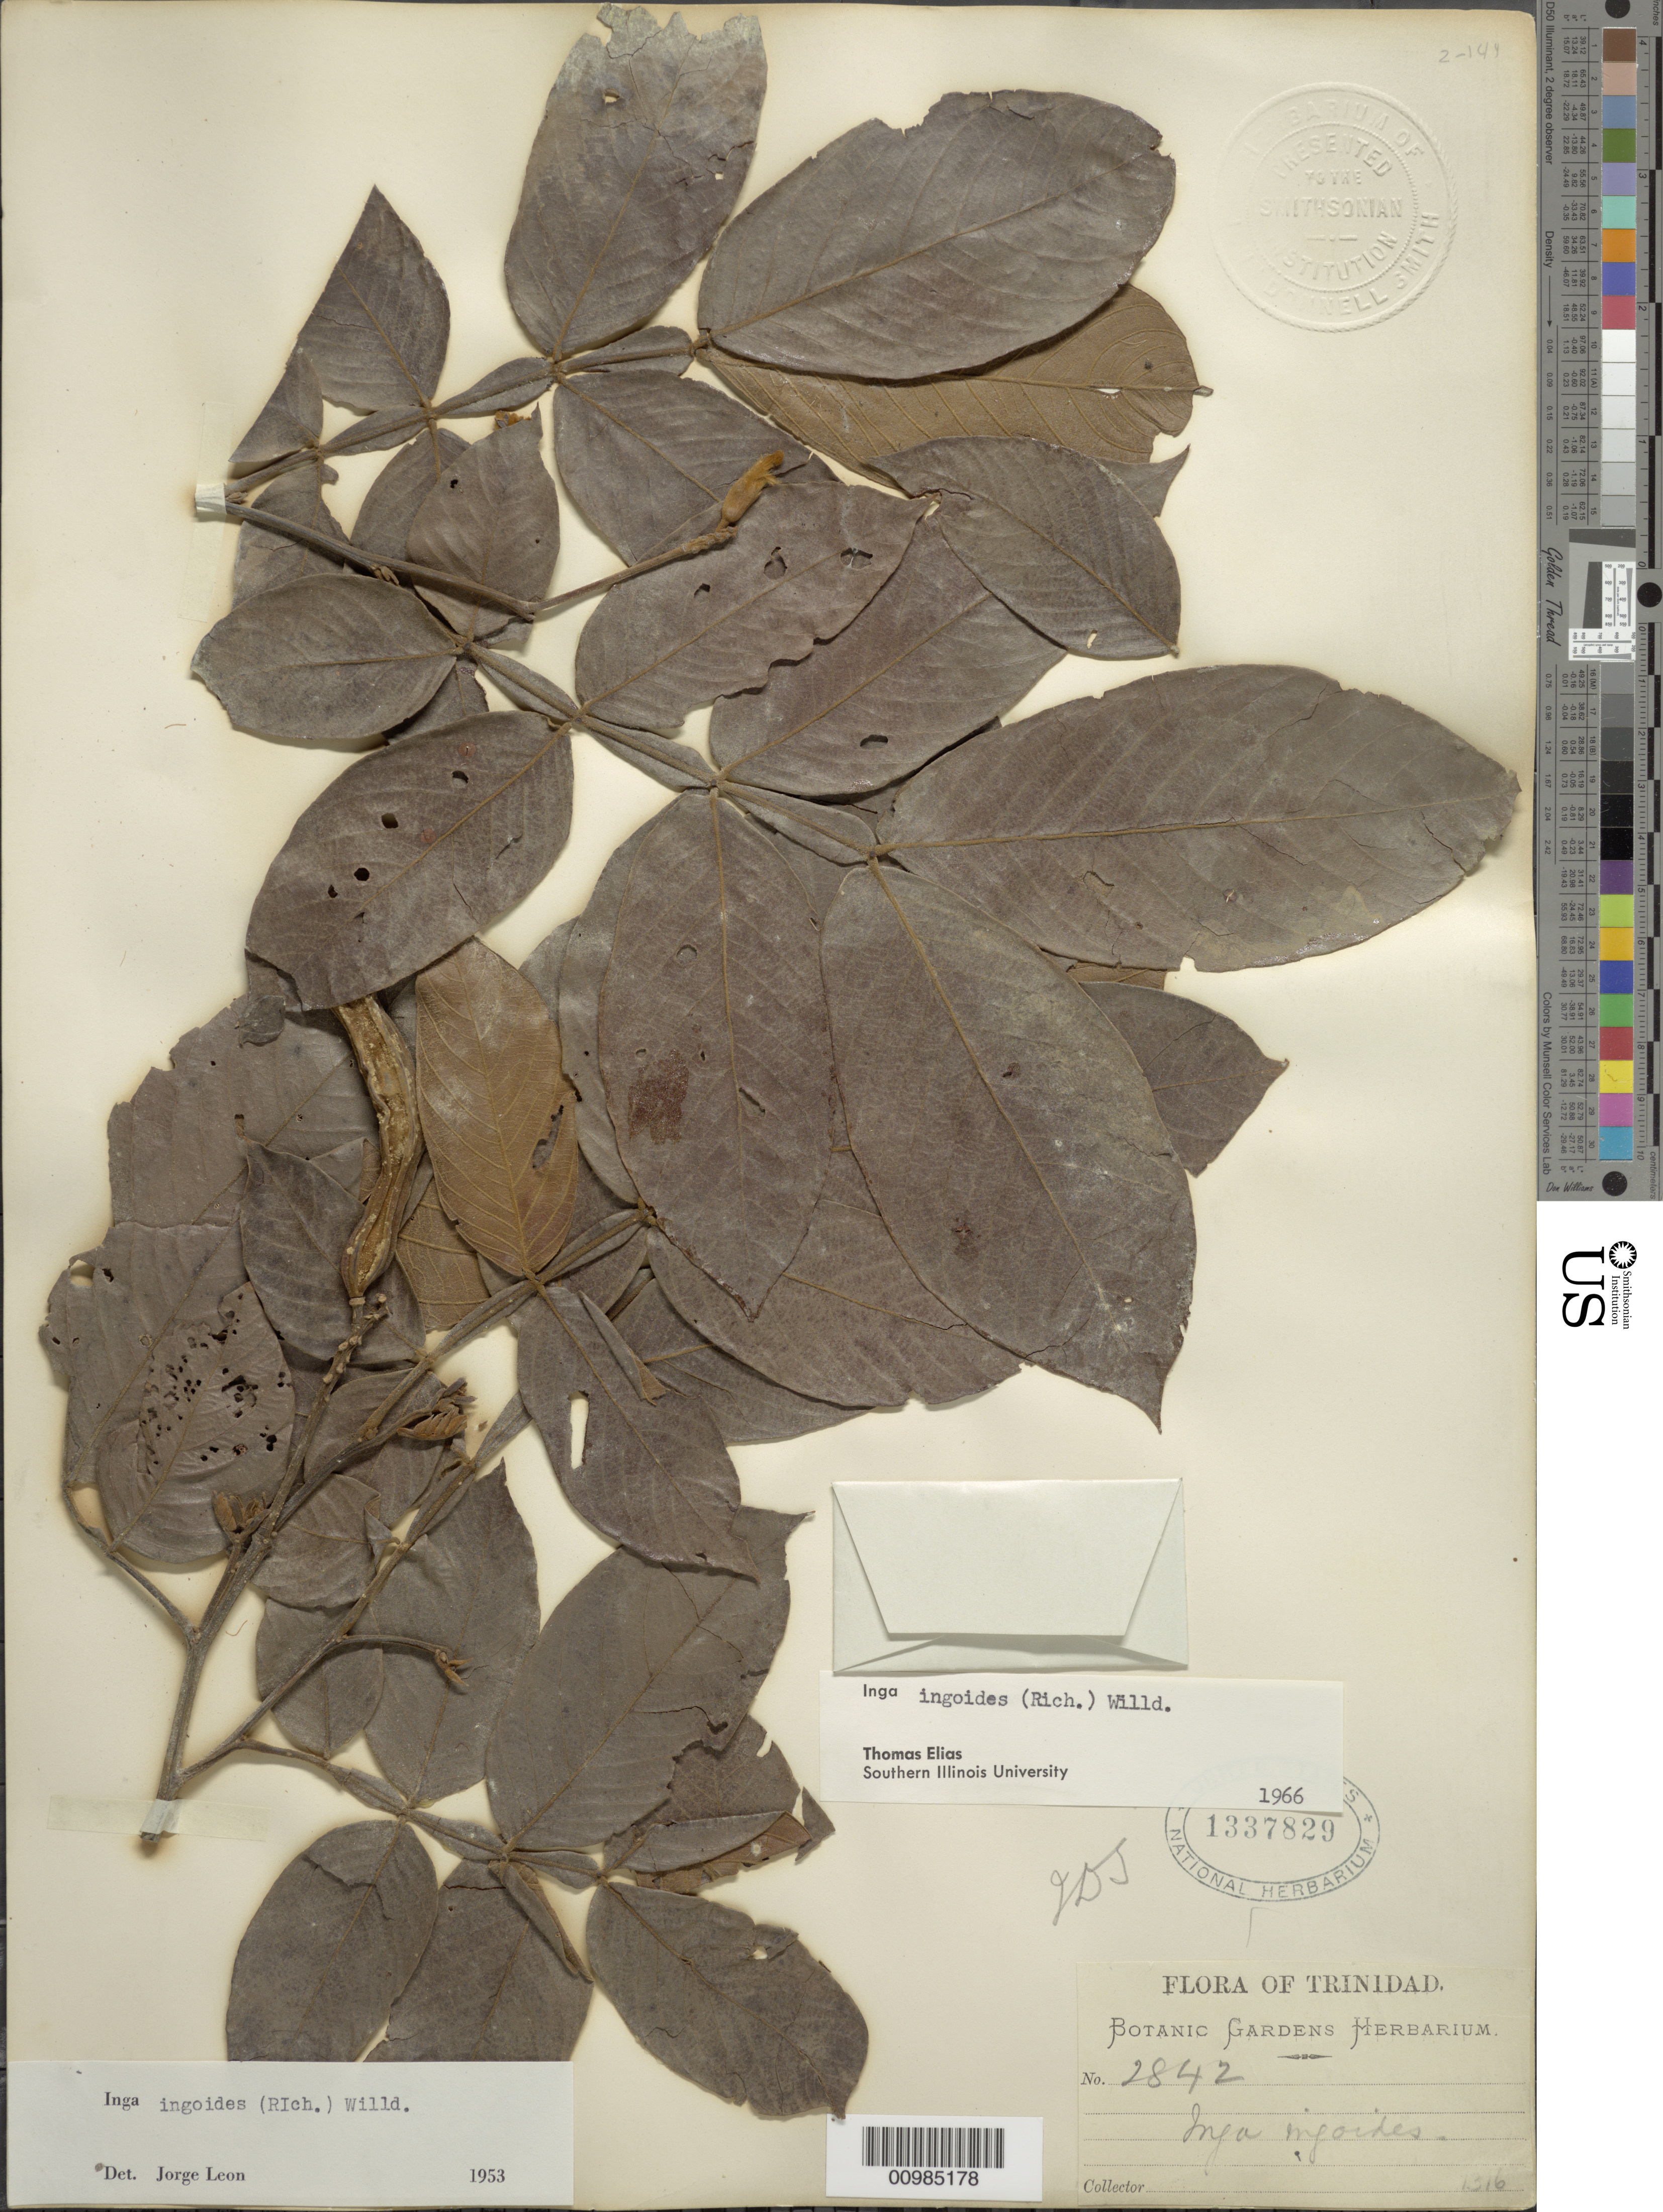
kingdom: Plantae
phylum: Tracheophyta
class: Magnoliopsida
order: Fabales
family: Fabaceae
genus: Inga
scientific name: Inga ingoides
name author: (Rich.) Willd.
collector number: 2842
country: Trinidad and Tobago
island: Trinidad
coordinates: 0 N, 0 E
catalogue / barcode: US 1337829